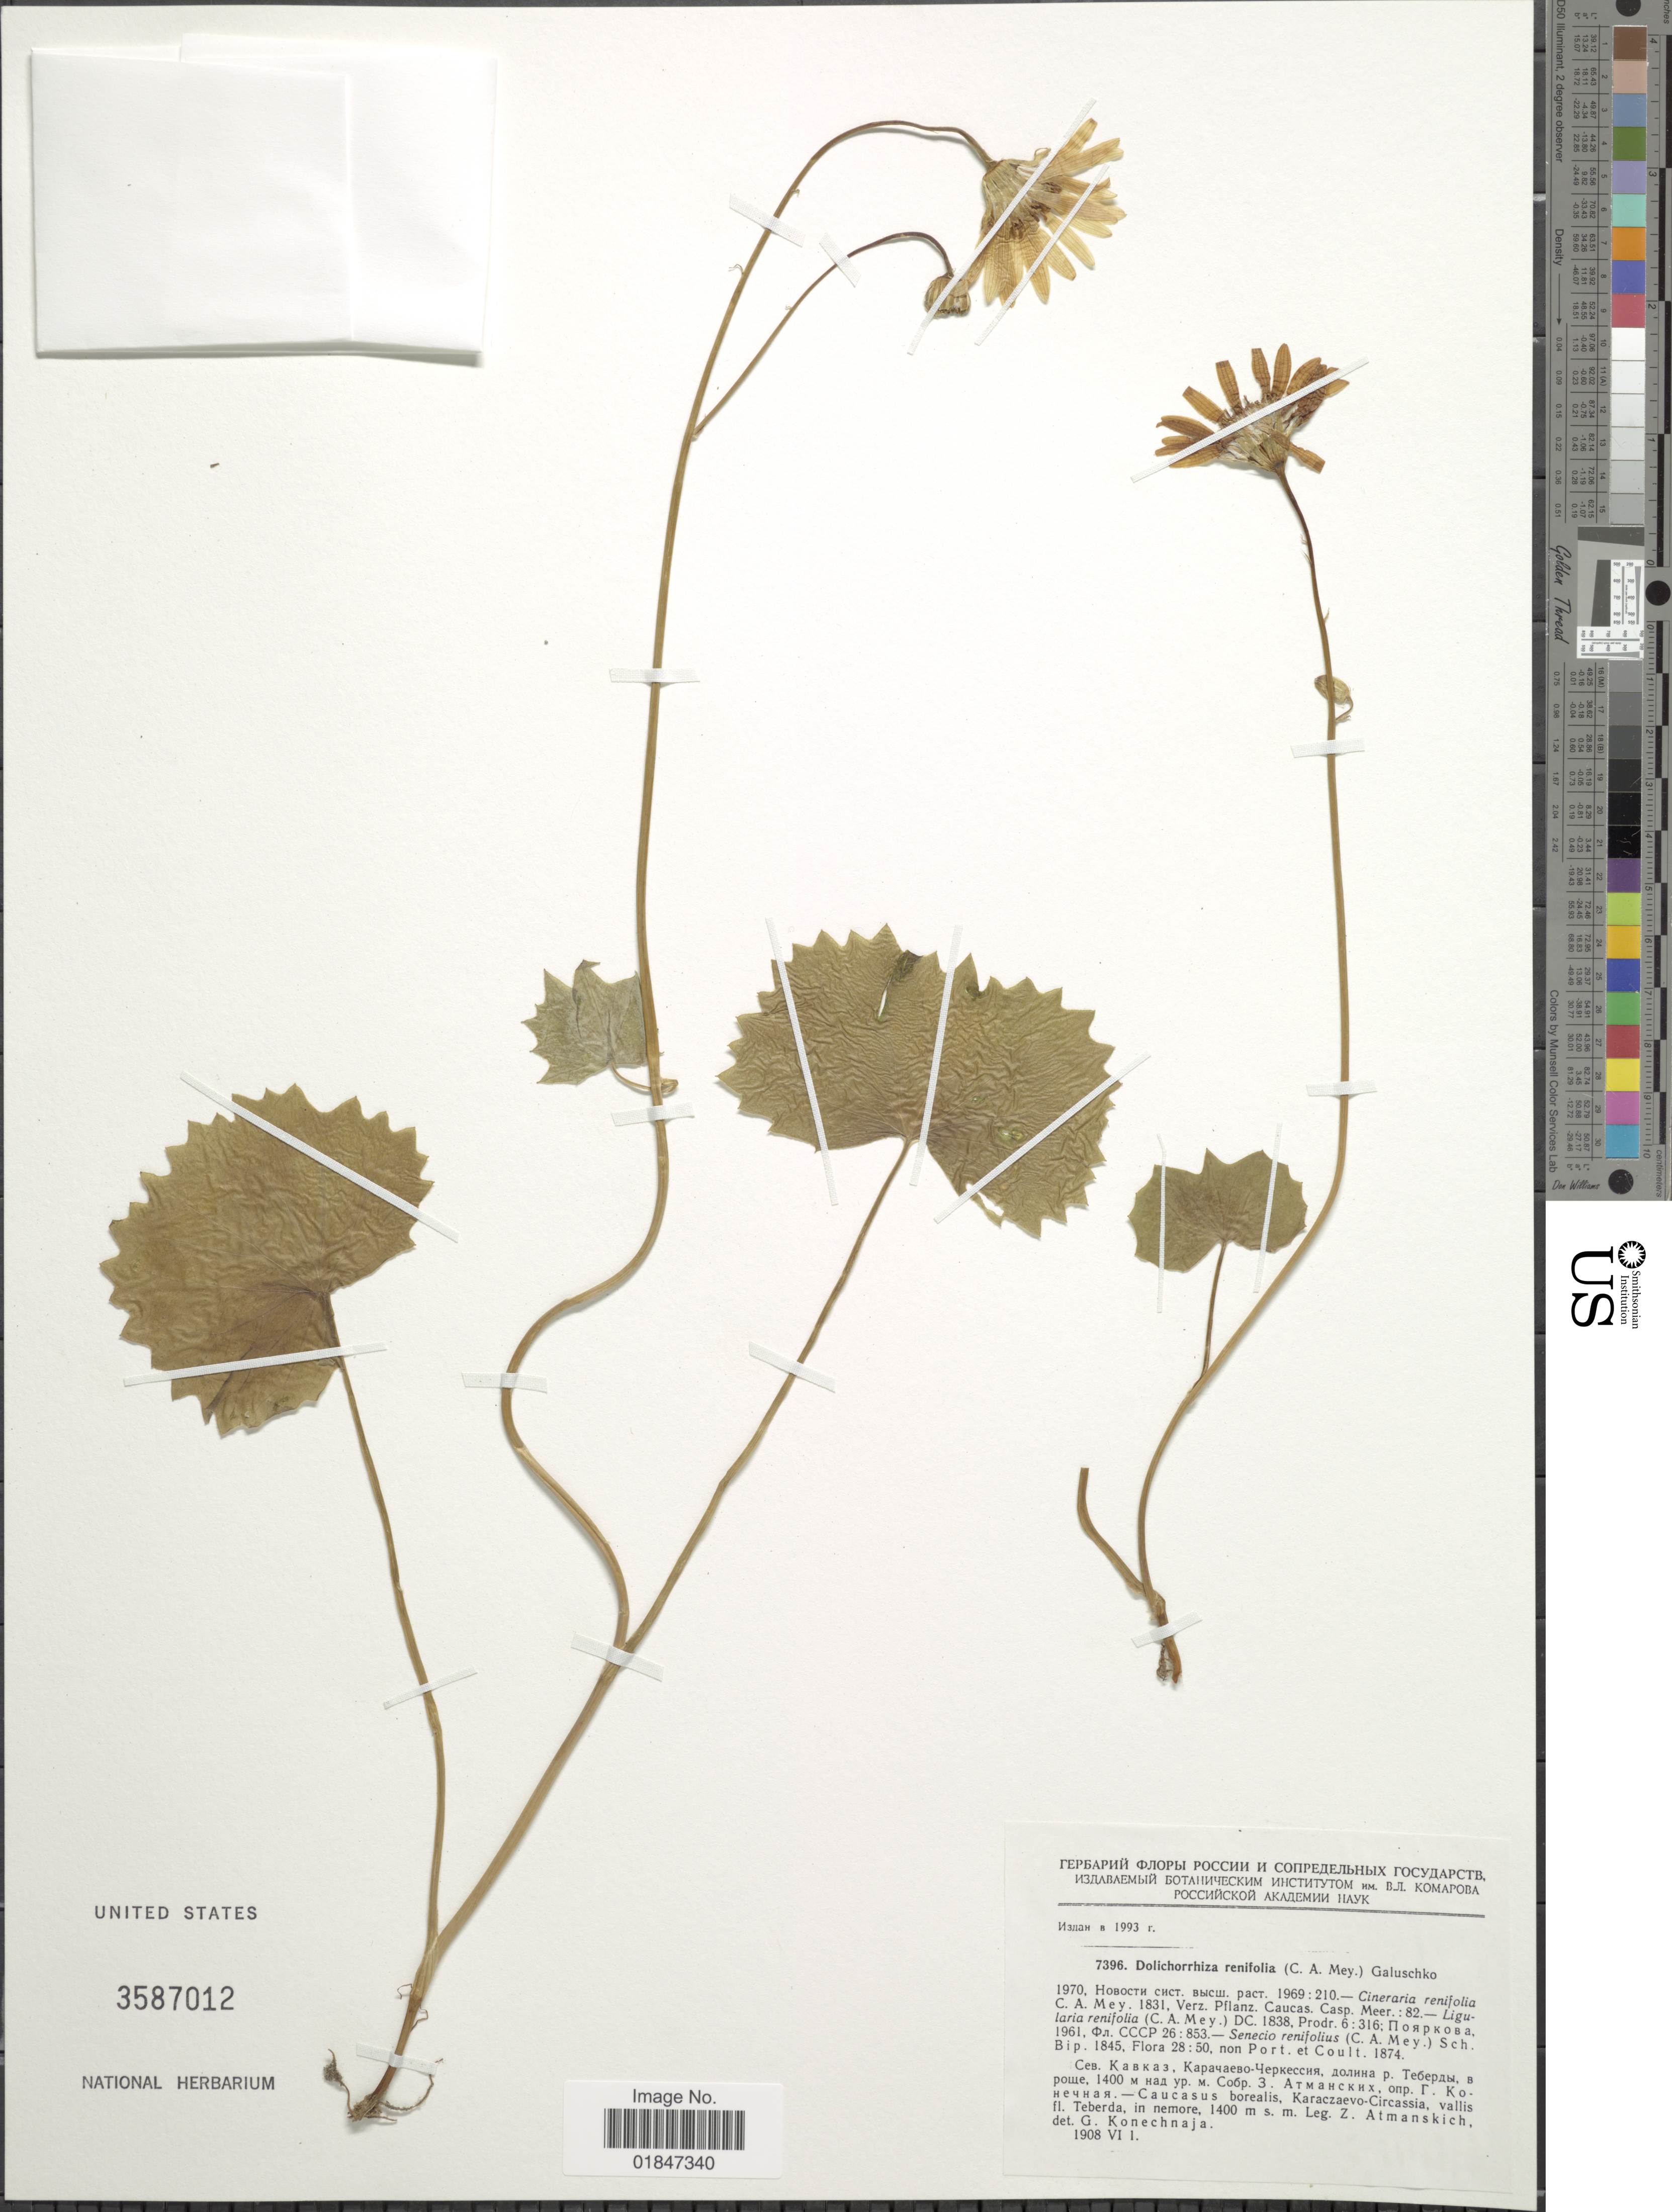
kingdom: Plantae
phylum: Tracheophyta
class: Magnoliopsida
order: Asterales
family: Asteraceae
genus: Dolichorrhiza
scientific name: Dolichorrhiza renifolia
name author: (C.A. Mey.) Galushko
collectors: Z. Atmanskich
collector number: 7396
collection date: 1908-06-01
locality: Caucasus borealis, Karaczaevo-Circassia, vallis fl. Teberda, in nemore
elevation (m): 1400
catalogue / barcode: US 3587012